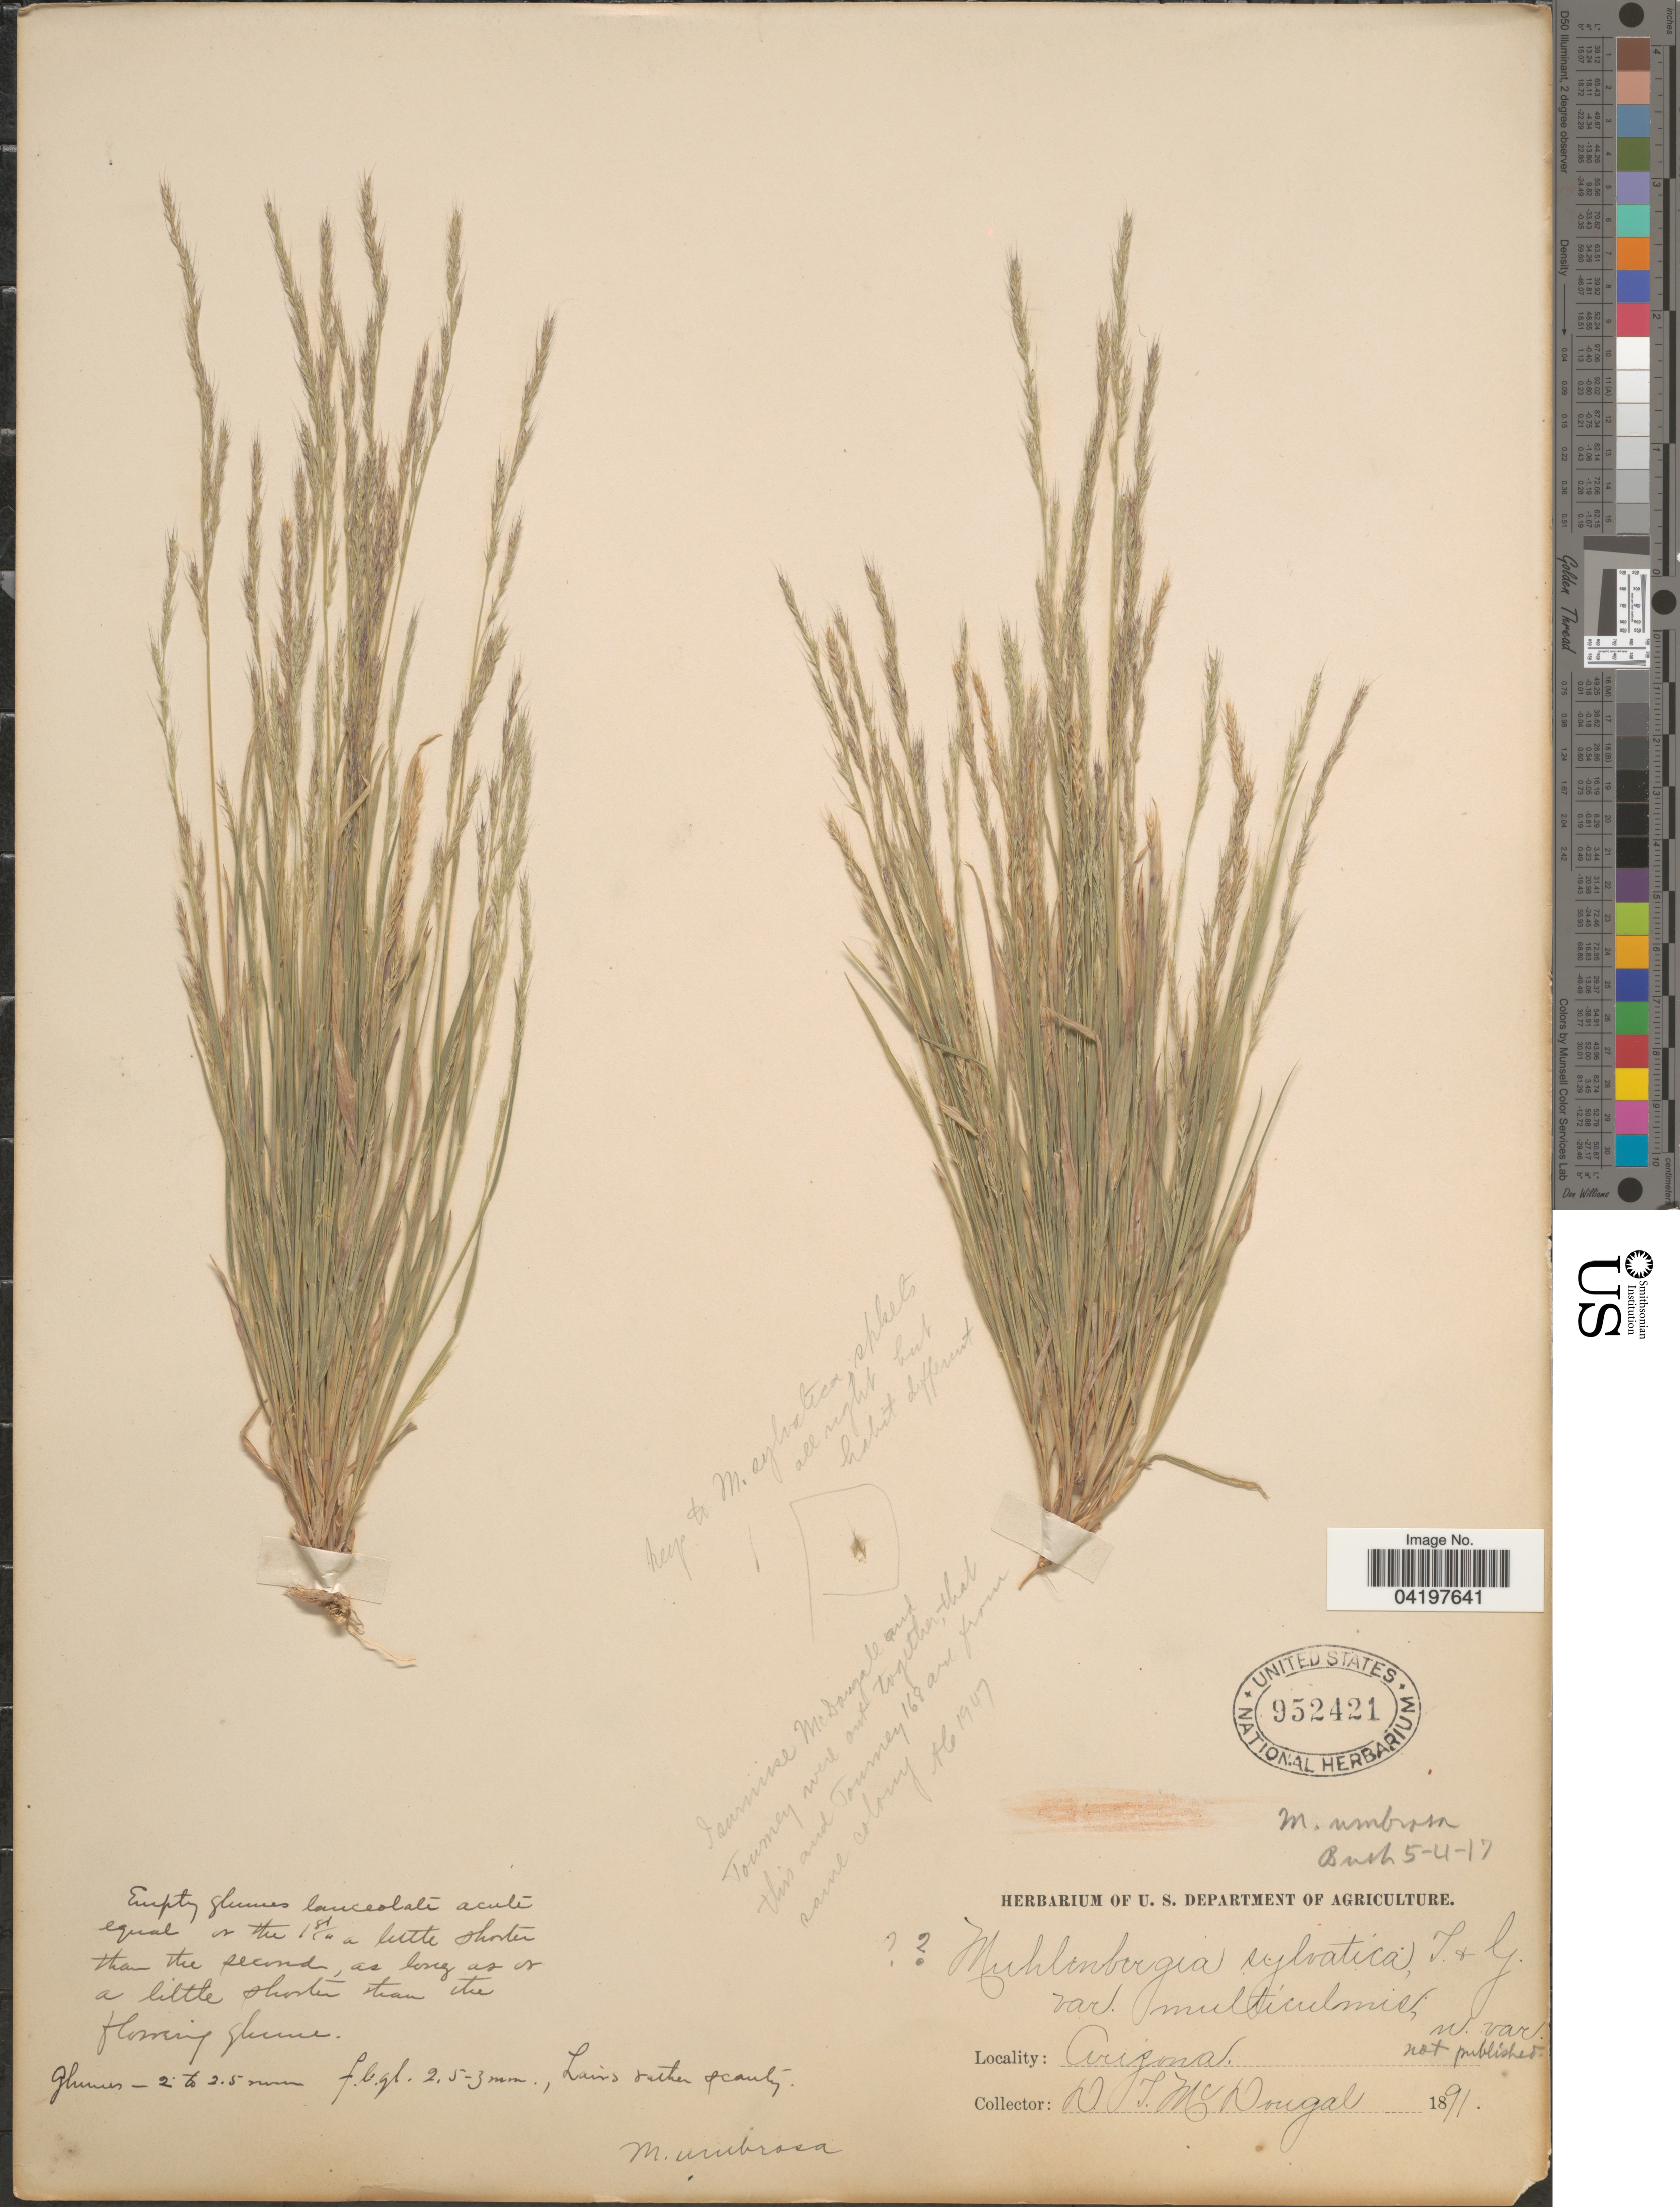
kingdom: Plantae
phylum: Tracheophyta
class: Liliopsida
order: Poales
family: Poaceae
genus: Muhlenbergia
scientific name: Muhlenbergia sylvatica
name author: (Torr.) Torr. ex A. Gray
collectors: D. McDougal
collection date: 1891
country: United States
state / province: Arizona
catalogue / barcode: US 952421